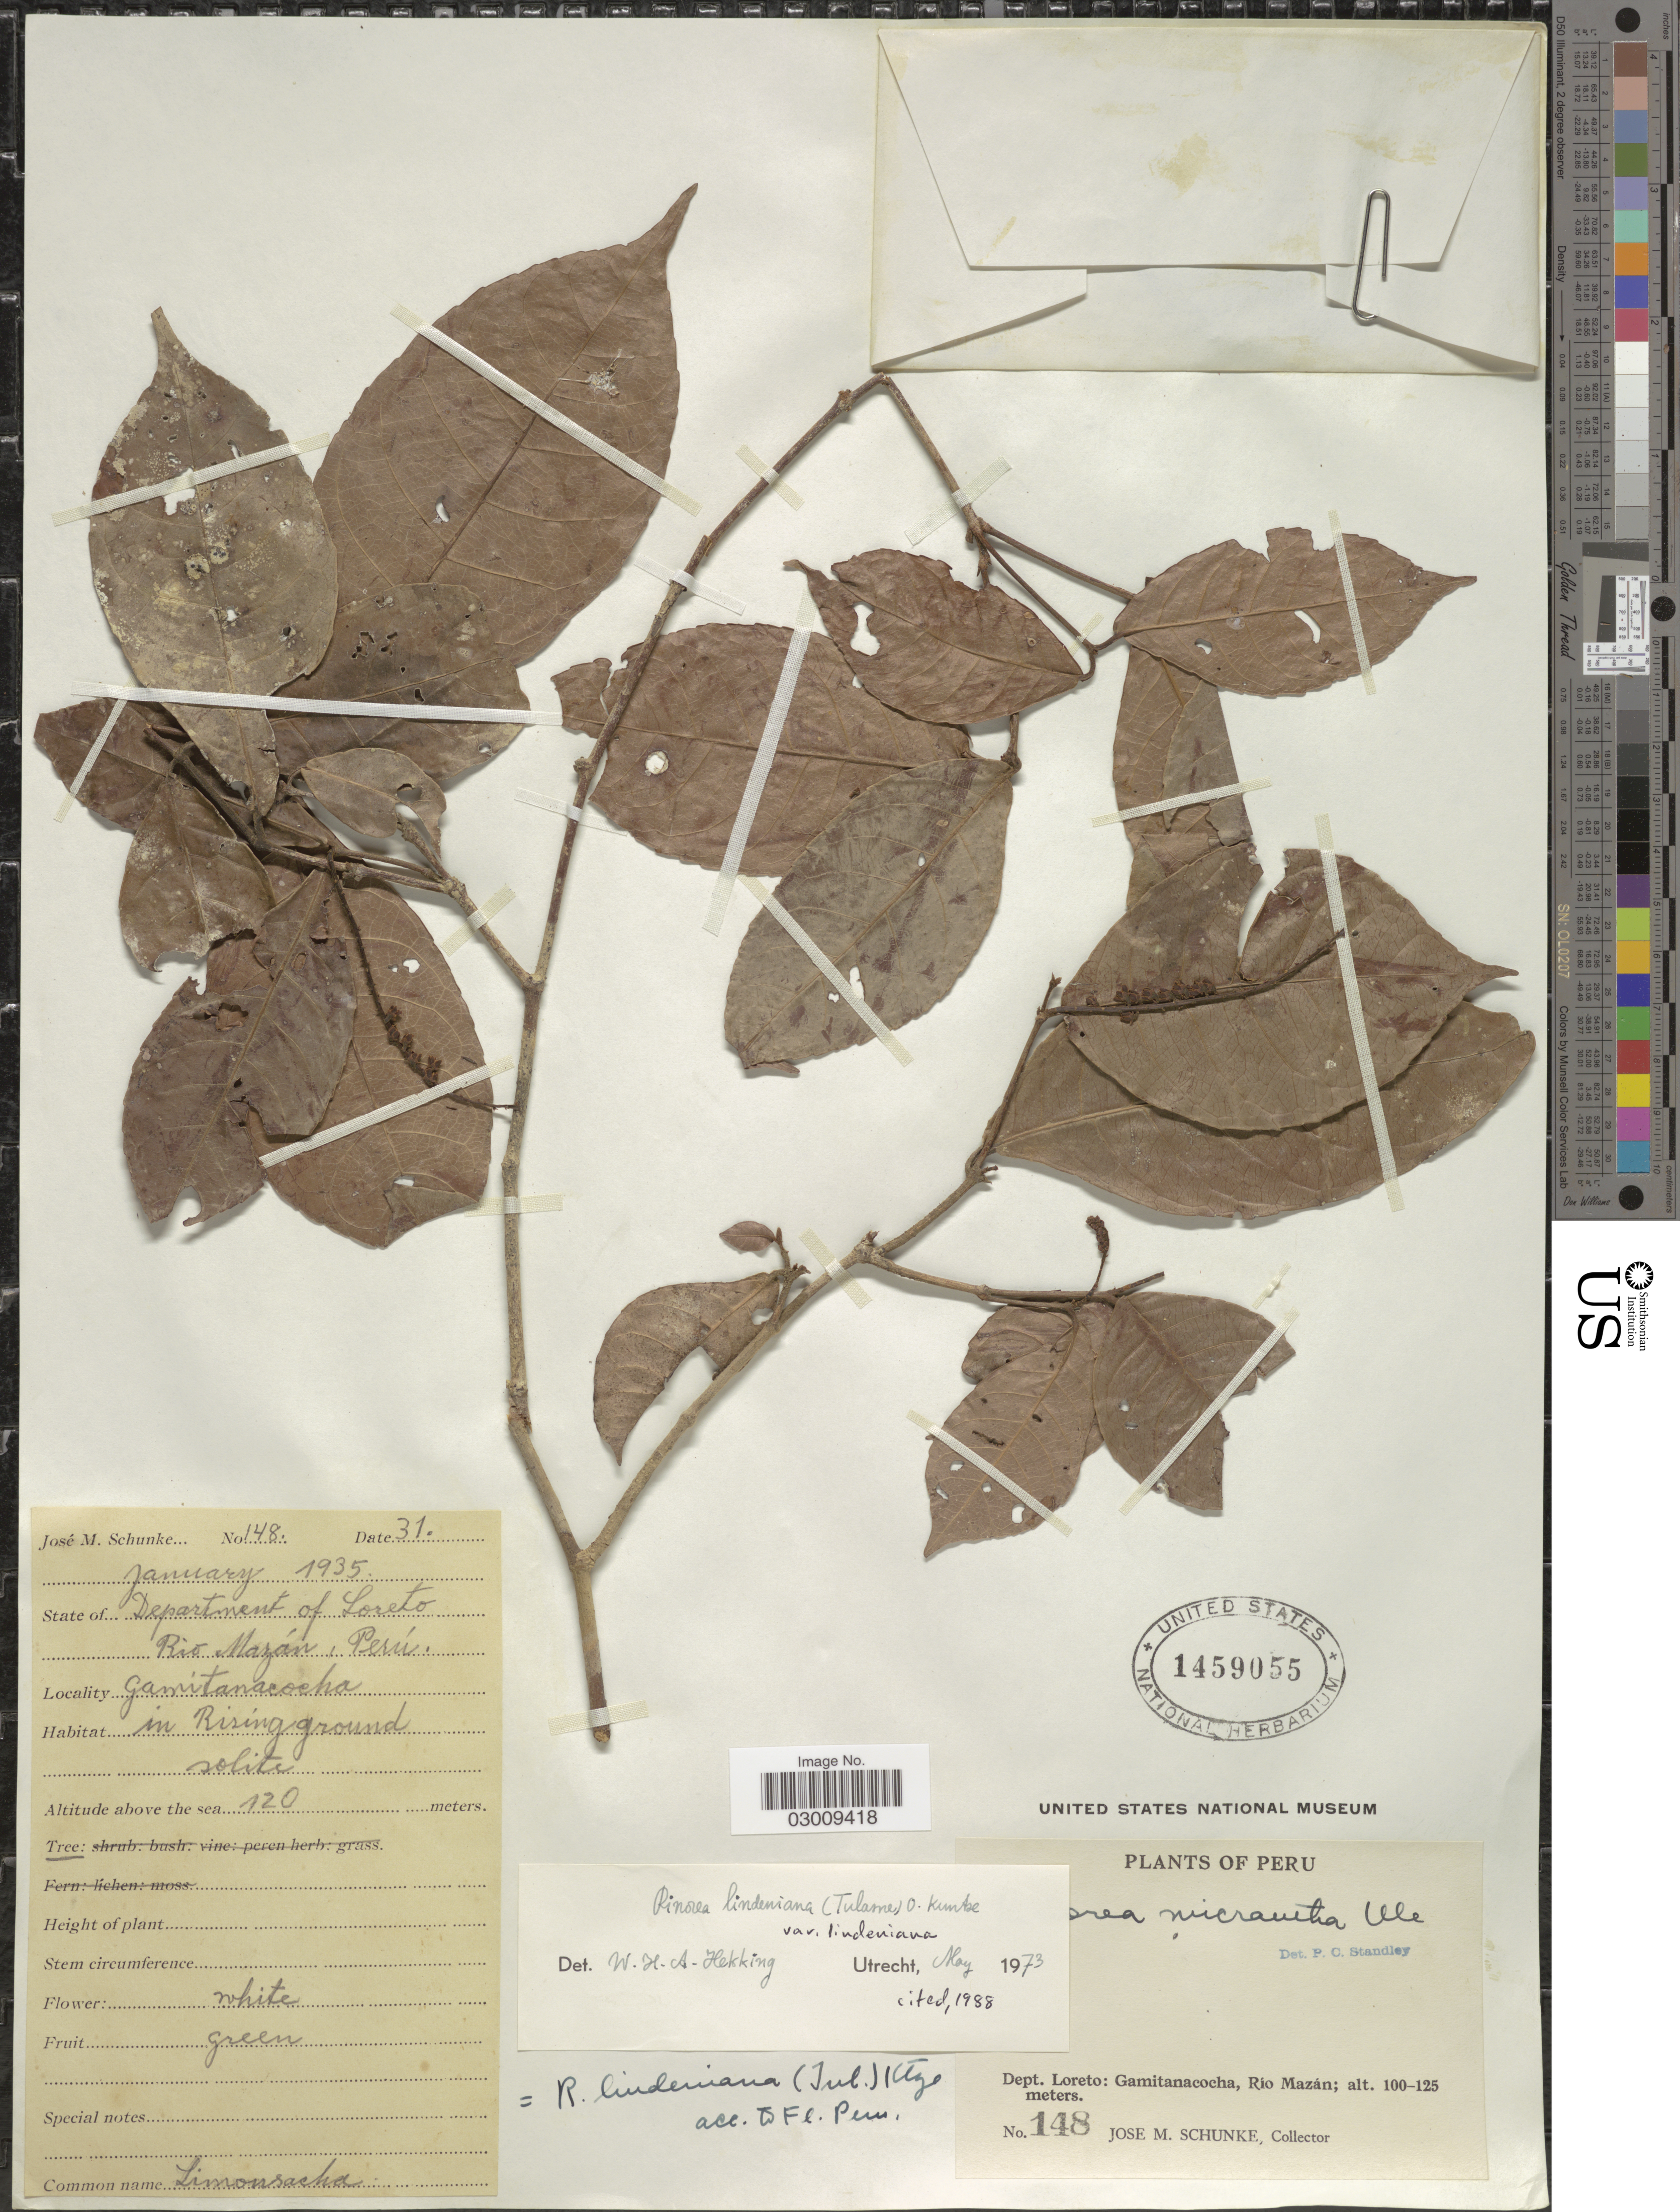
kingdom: Plantae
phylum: Tracheophyta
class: Magnoliopsida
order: Malpighiales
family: Violaceae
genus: Rinorea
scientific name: Rinorea lindeniana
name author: (Tul.) Kuntze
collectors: J. M. Schunke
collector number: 148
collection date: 1935-01-31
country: Peru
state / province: Loreto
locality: Dept. Loreto: Gamitanacocha, Río Mazán.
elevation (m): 120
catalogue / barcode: US 1459055